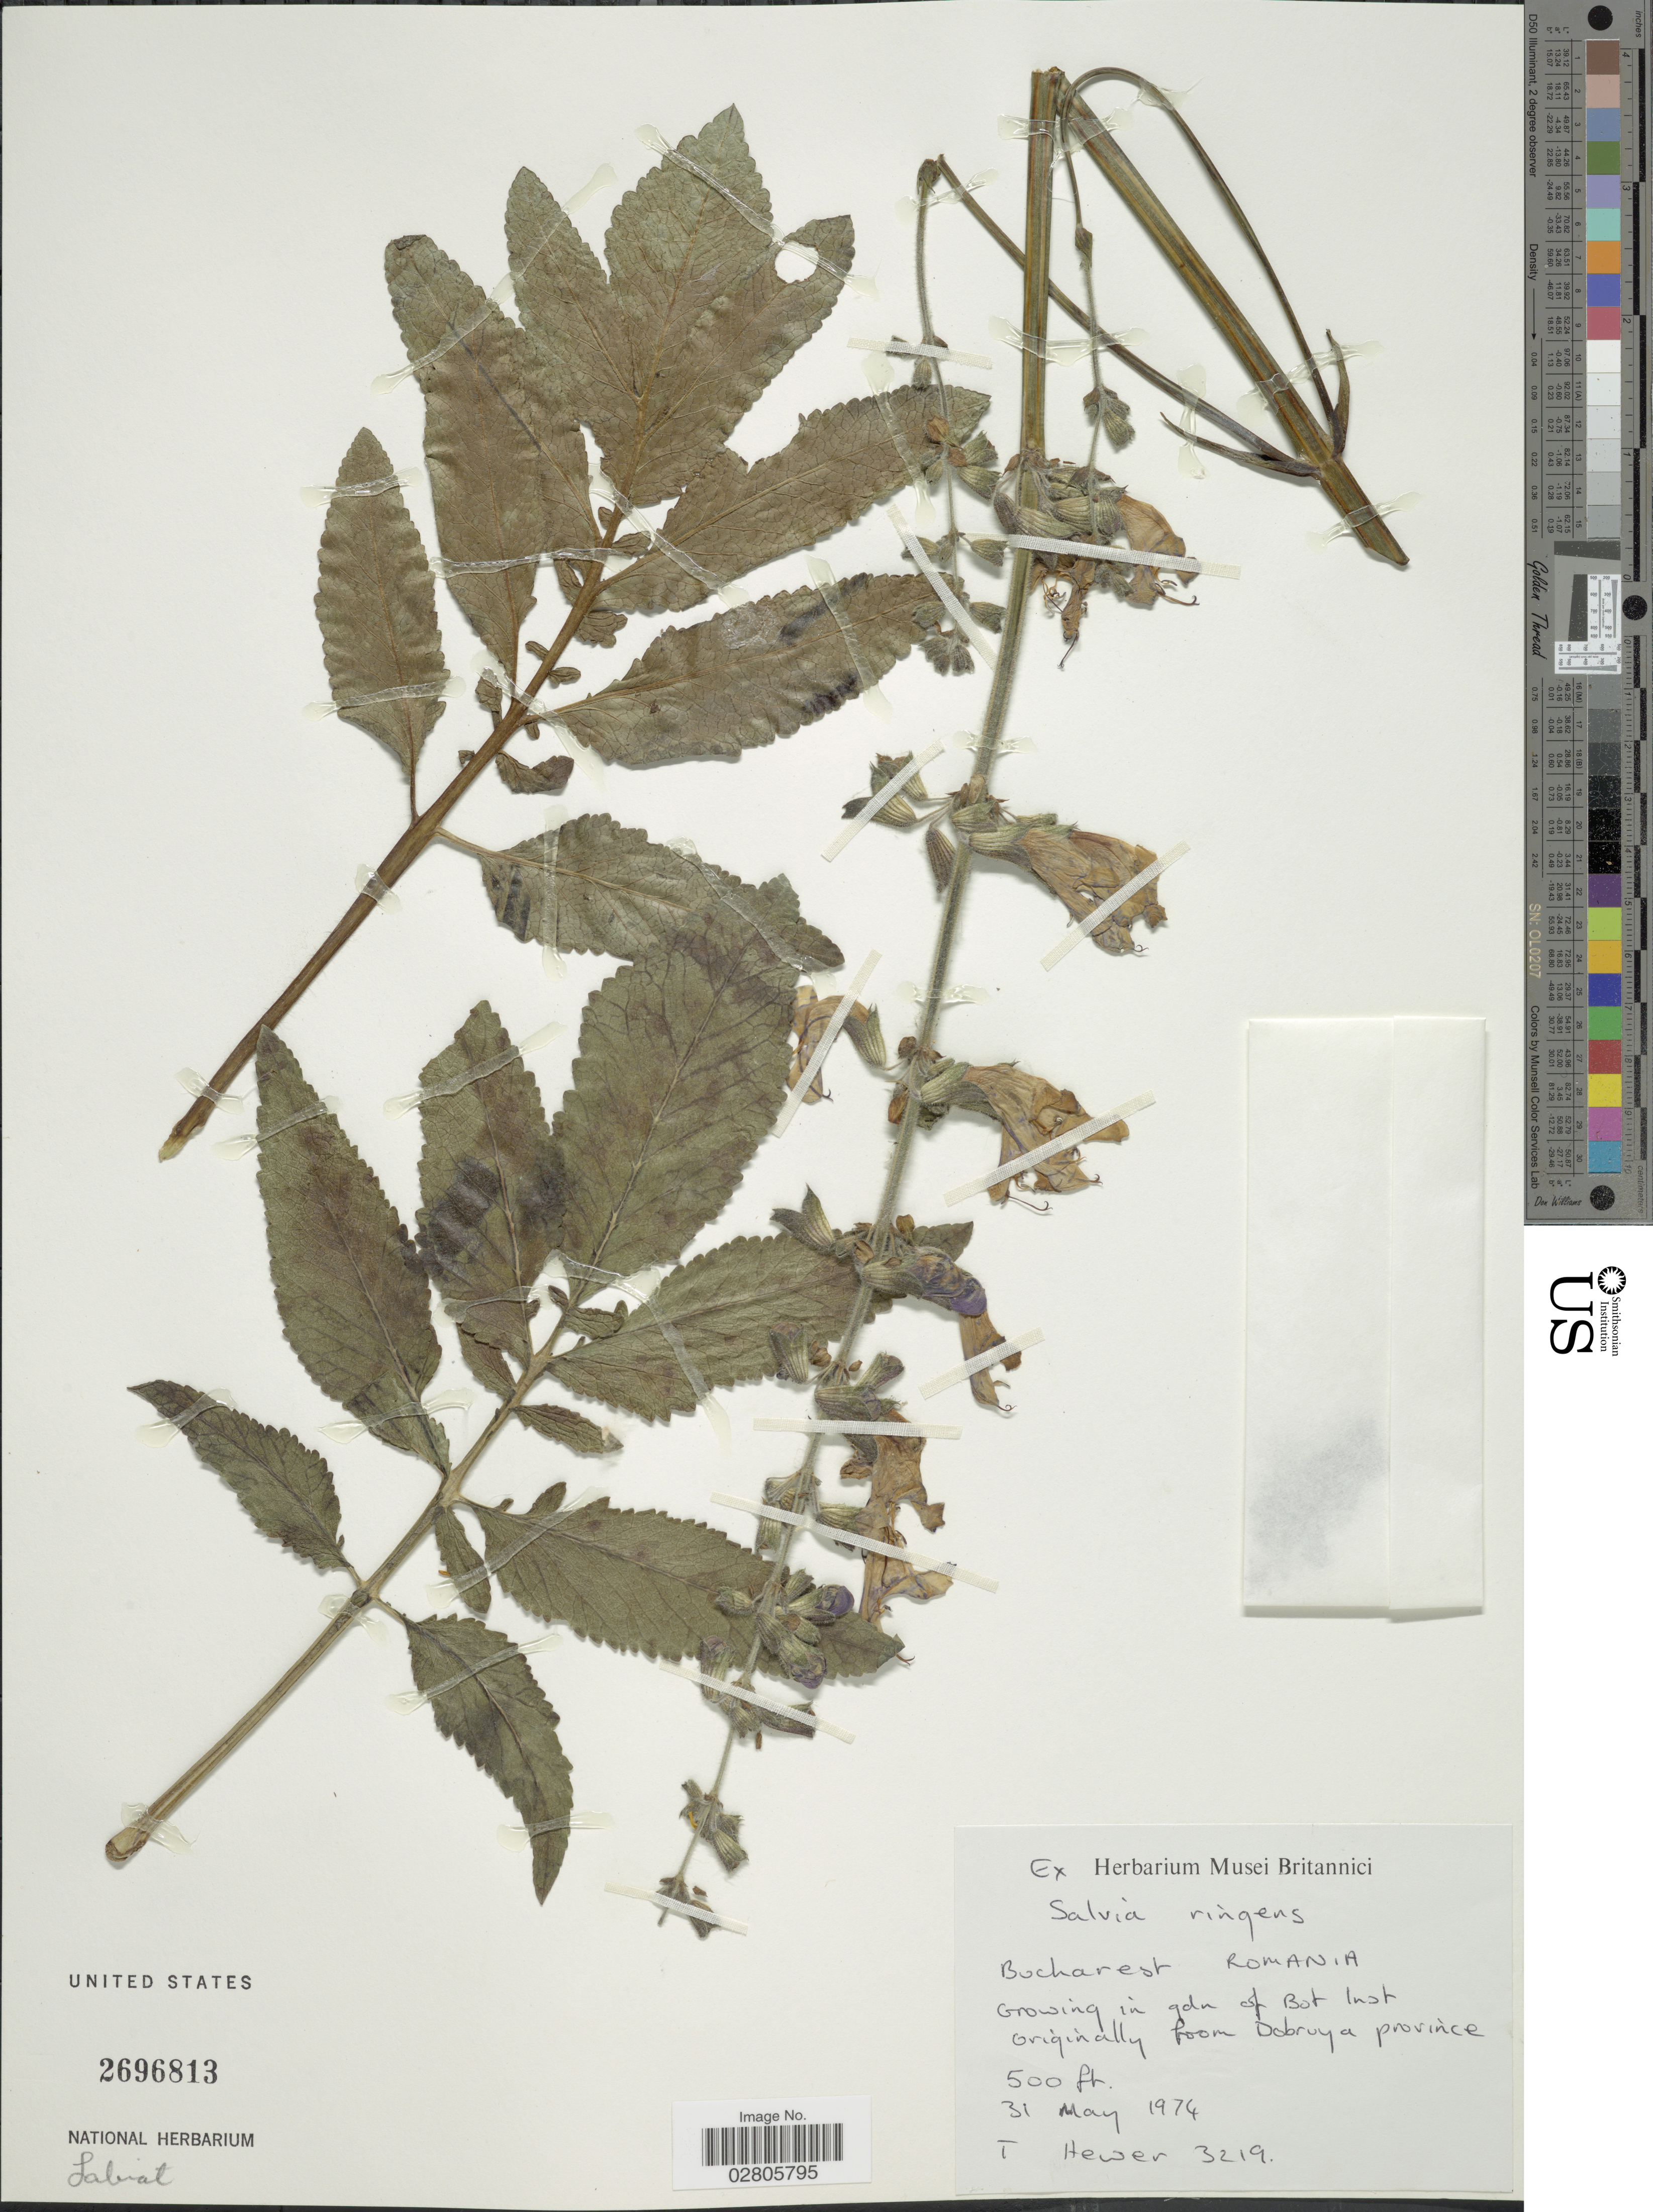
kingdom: Plantae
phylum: Tracheophyta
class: Magnoliopsida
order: Lamiales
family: Lamiaceae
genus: Salvia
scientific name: Salvia ringens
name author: Sm.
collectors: T. Hewer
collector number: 3219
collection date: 1974-05-31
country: Romania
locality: Bucharest. Growing in gdn of Bot Inst.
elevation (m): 152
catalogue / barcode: US 2696813